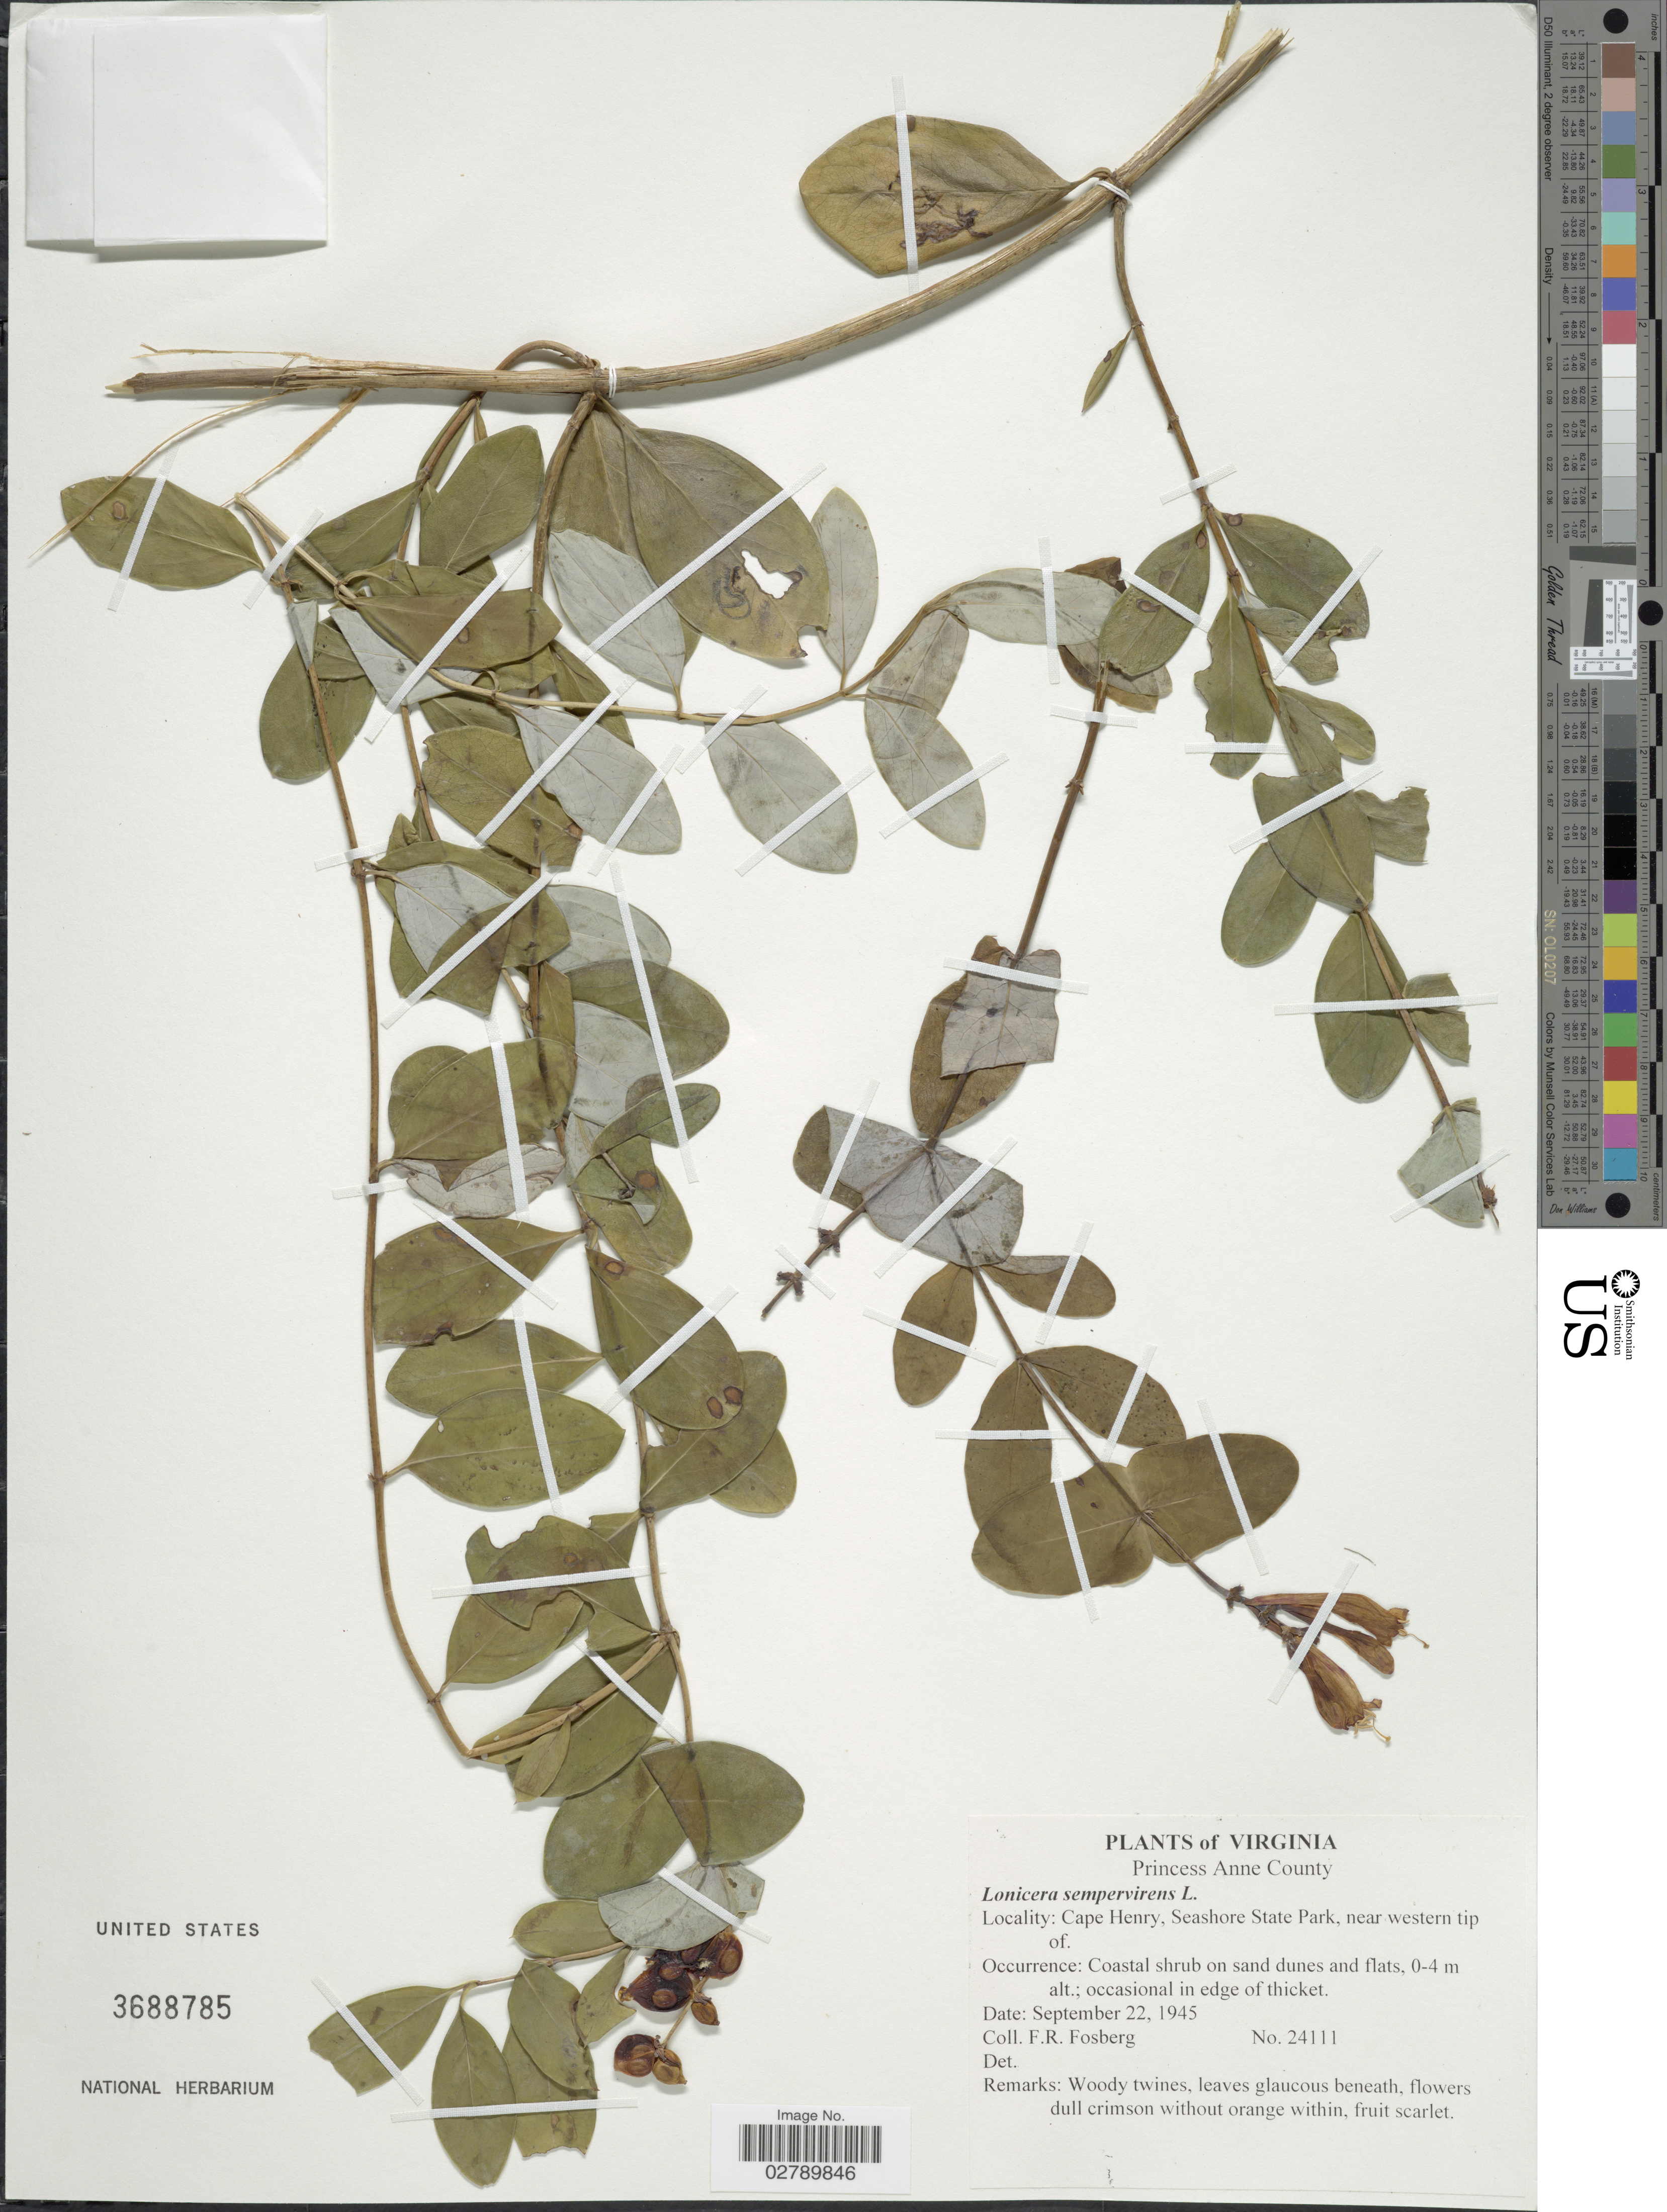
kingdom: Plantae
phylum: Tracheophyta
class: Magnoliopsida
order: Dipsacales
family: Caprifoliaceae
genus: Lonicera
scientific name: Lonicera sempervirens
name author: L.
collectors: F. R. Fosberg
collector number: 24111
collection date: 1945-09-22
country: United States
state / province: Virginia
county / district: City of Virginia Beach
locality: Princess Anne (=historic county name)County. Cape Henry, Seashore State Park, near western tip of.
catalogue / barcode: US 3688785